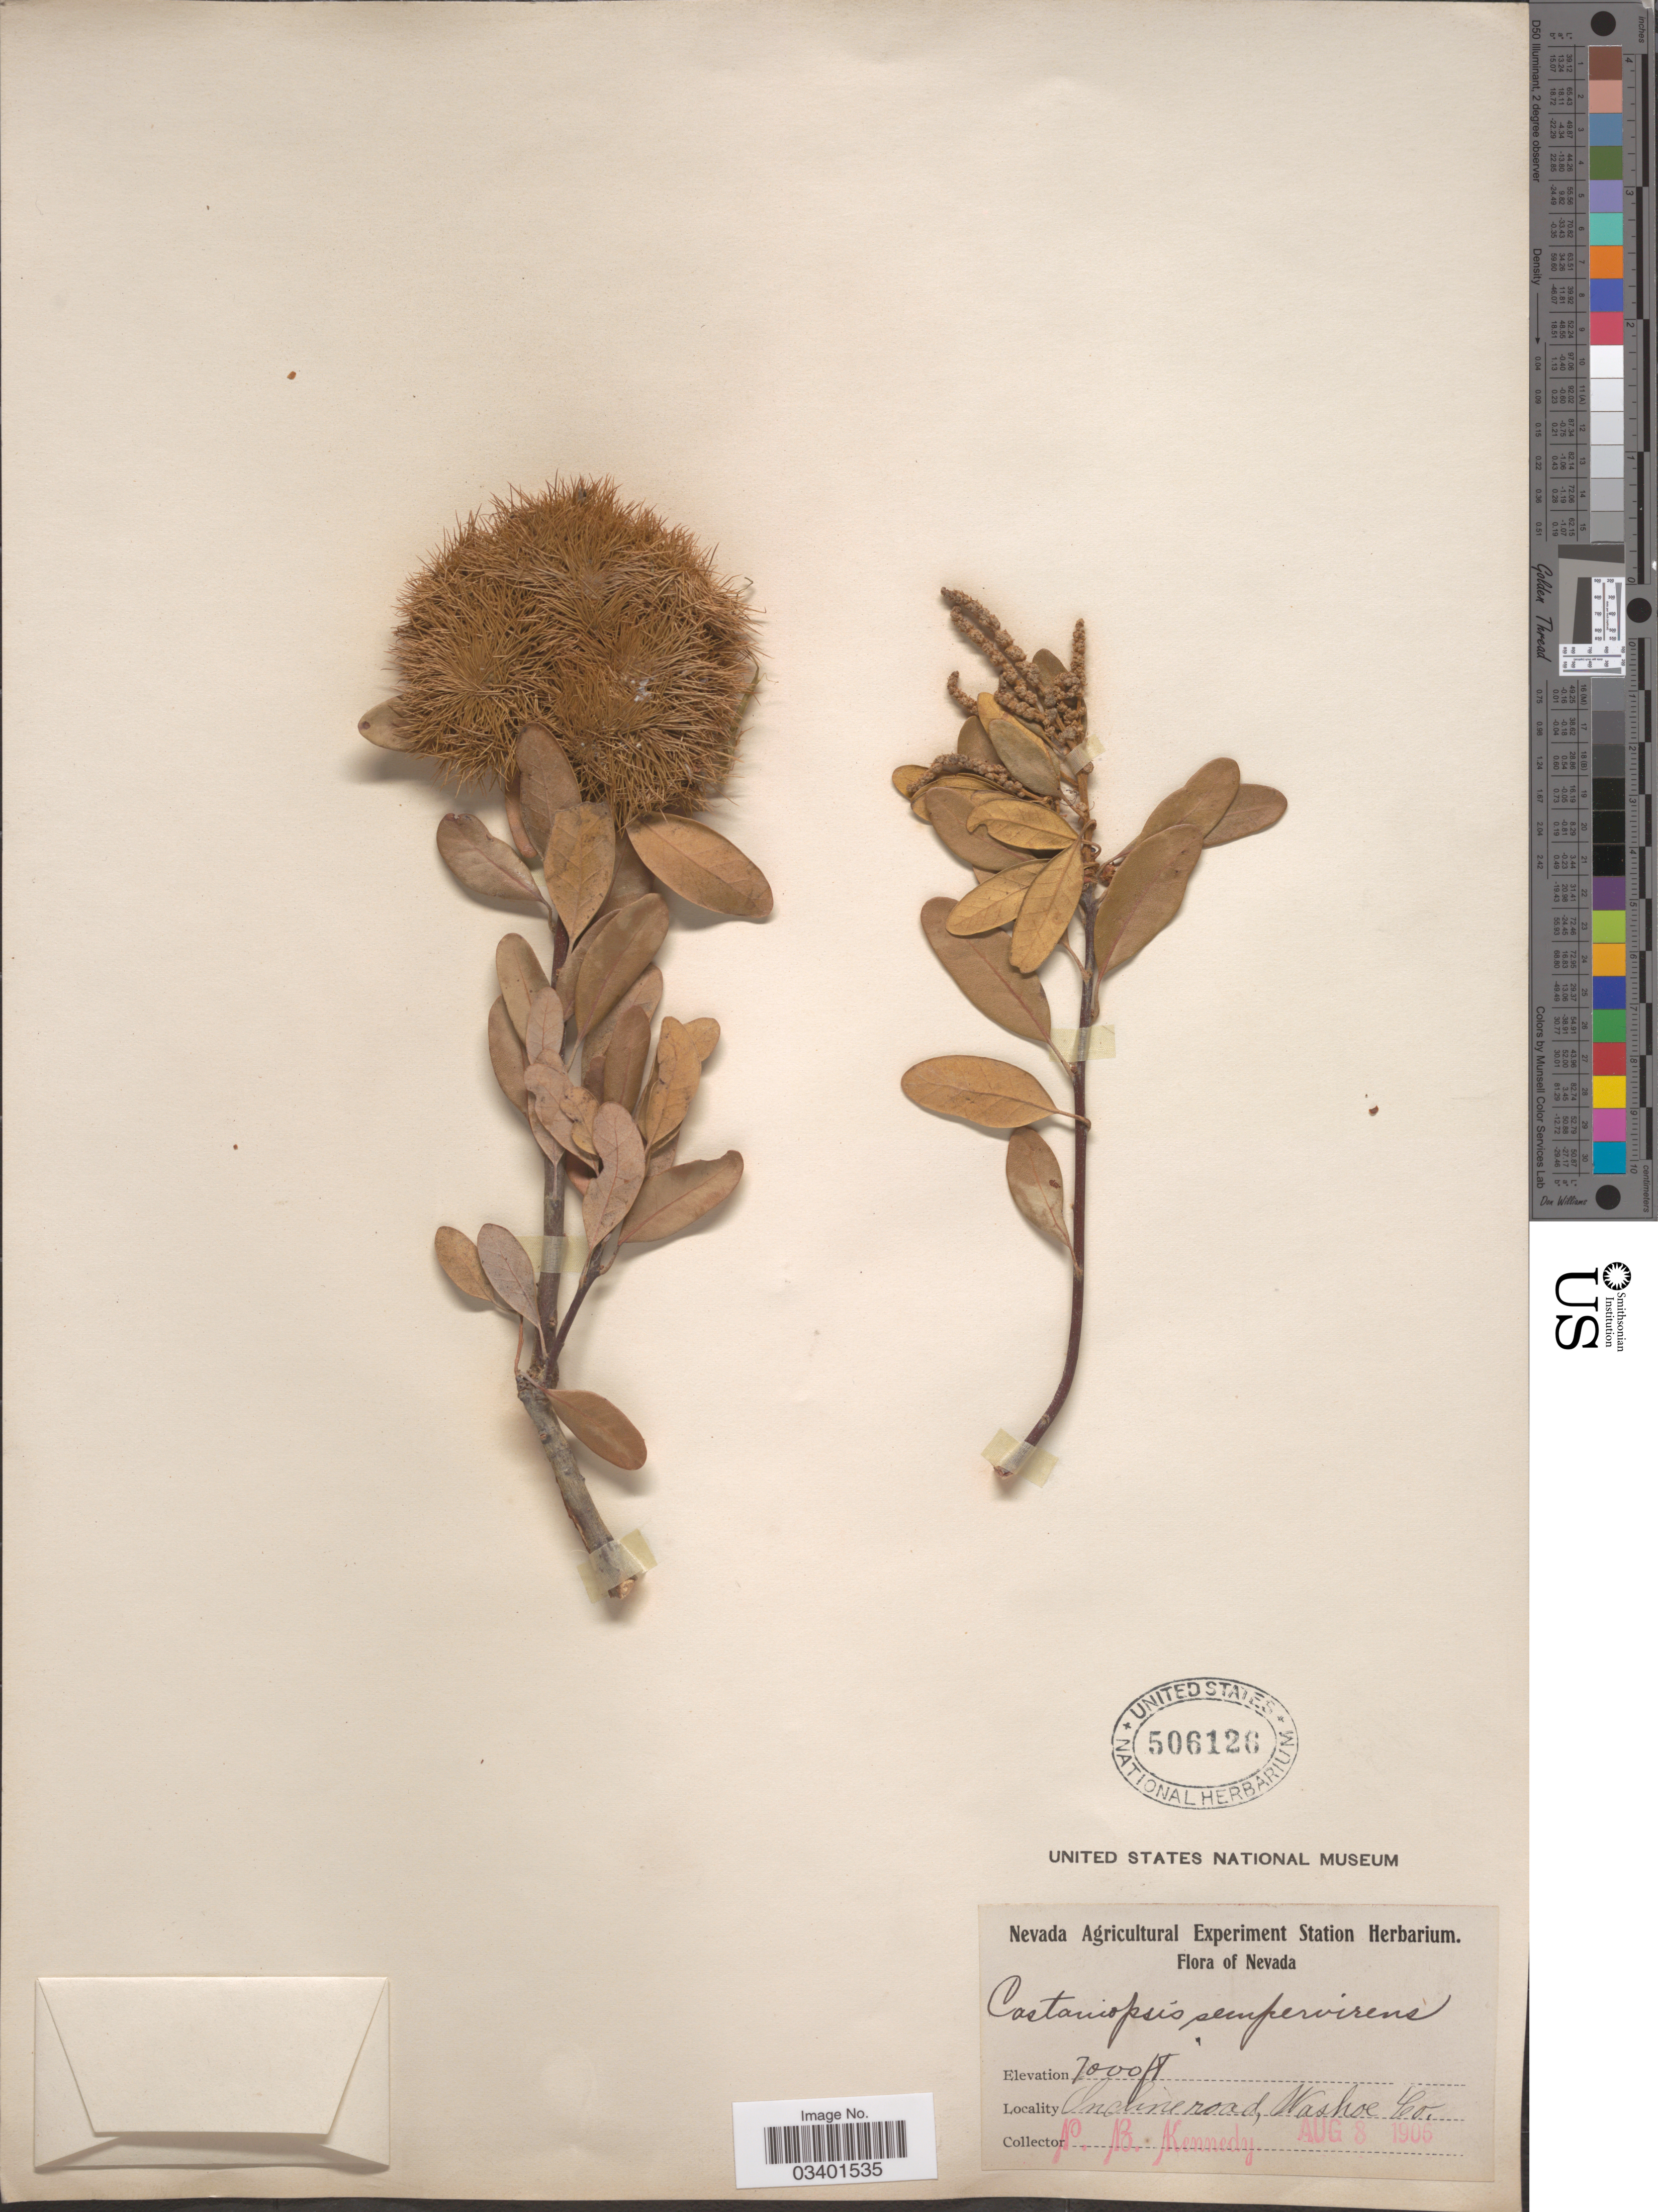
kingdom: Plantae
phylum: Tracheophyta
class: Magnoliopsida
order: Fagales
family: Fagaceae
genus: Chrysolepis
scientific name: Chrysolepis sempervirens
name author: (Kellogg) Hjelmq.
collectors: P. B. Kennedy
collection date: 1906-08-08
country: United States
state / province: Nevada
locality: Incline road, Washoe Co.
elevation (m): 2134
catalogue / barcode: US 506126